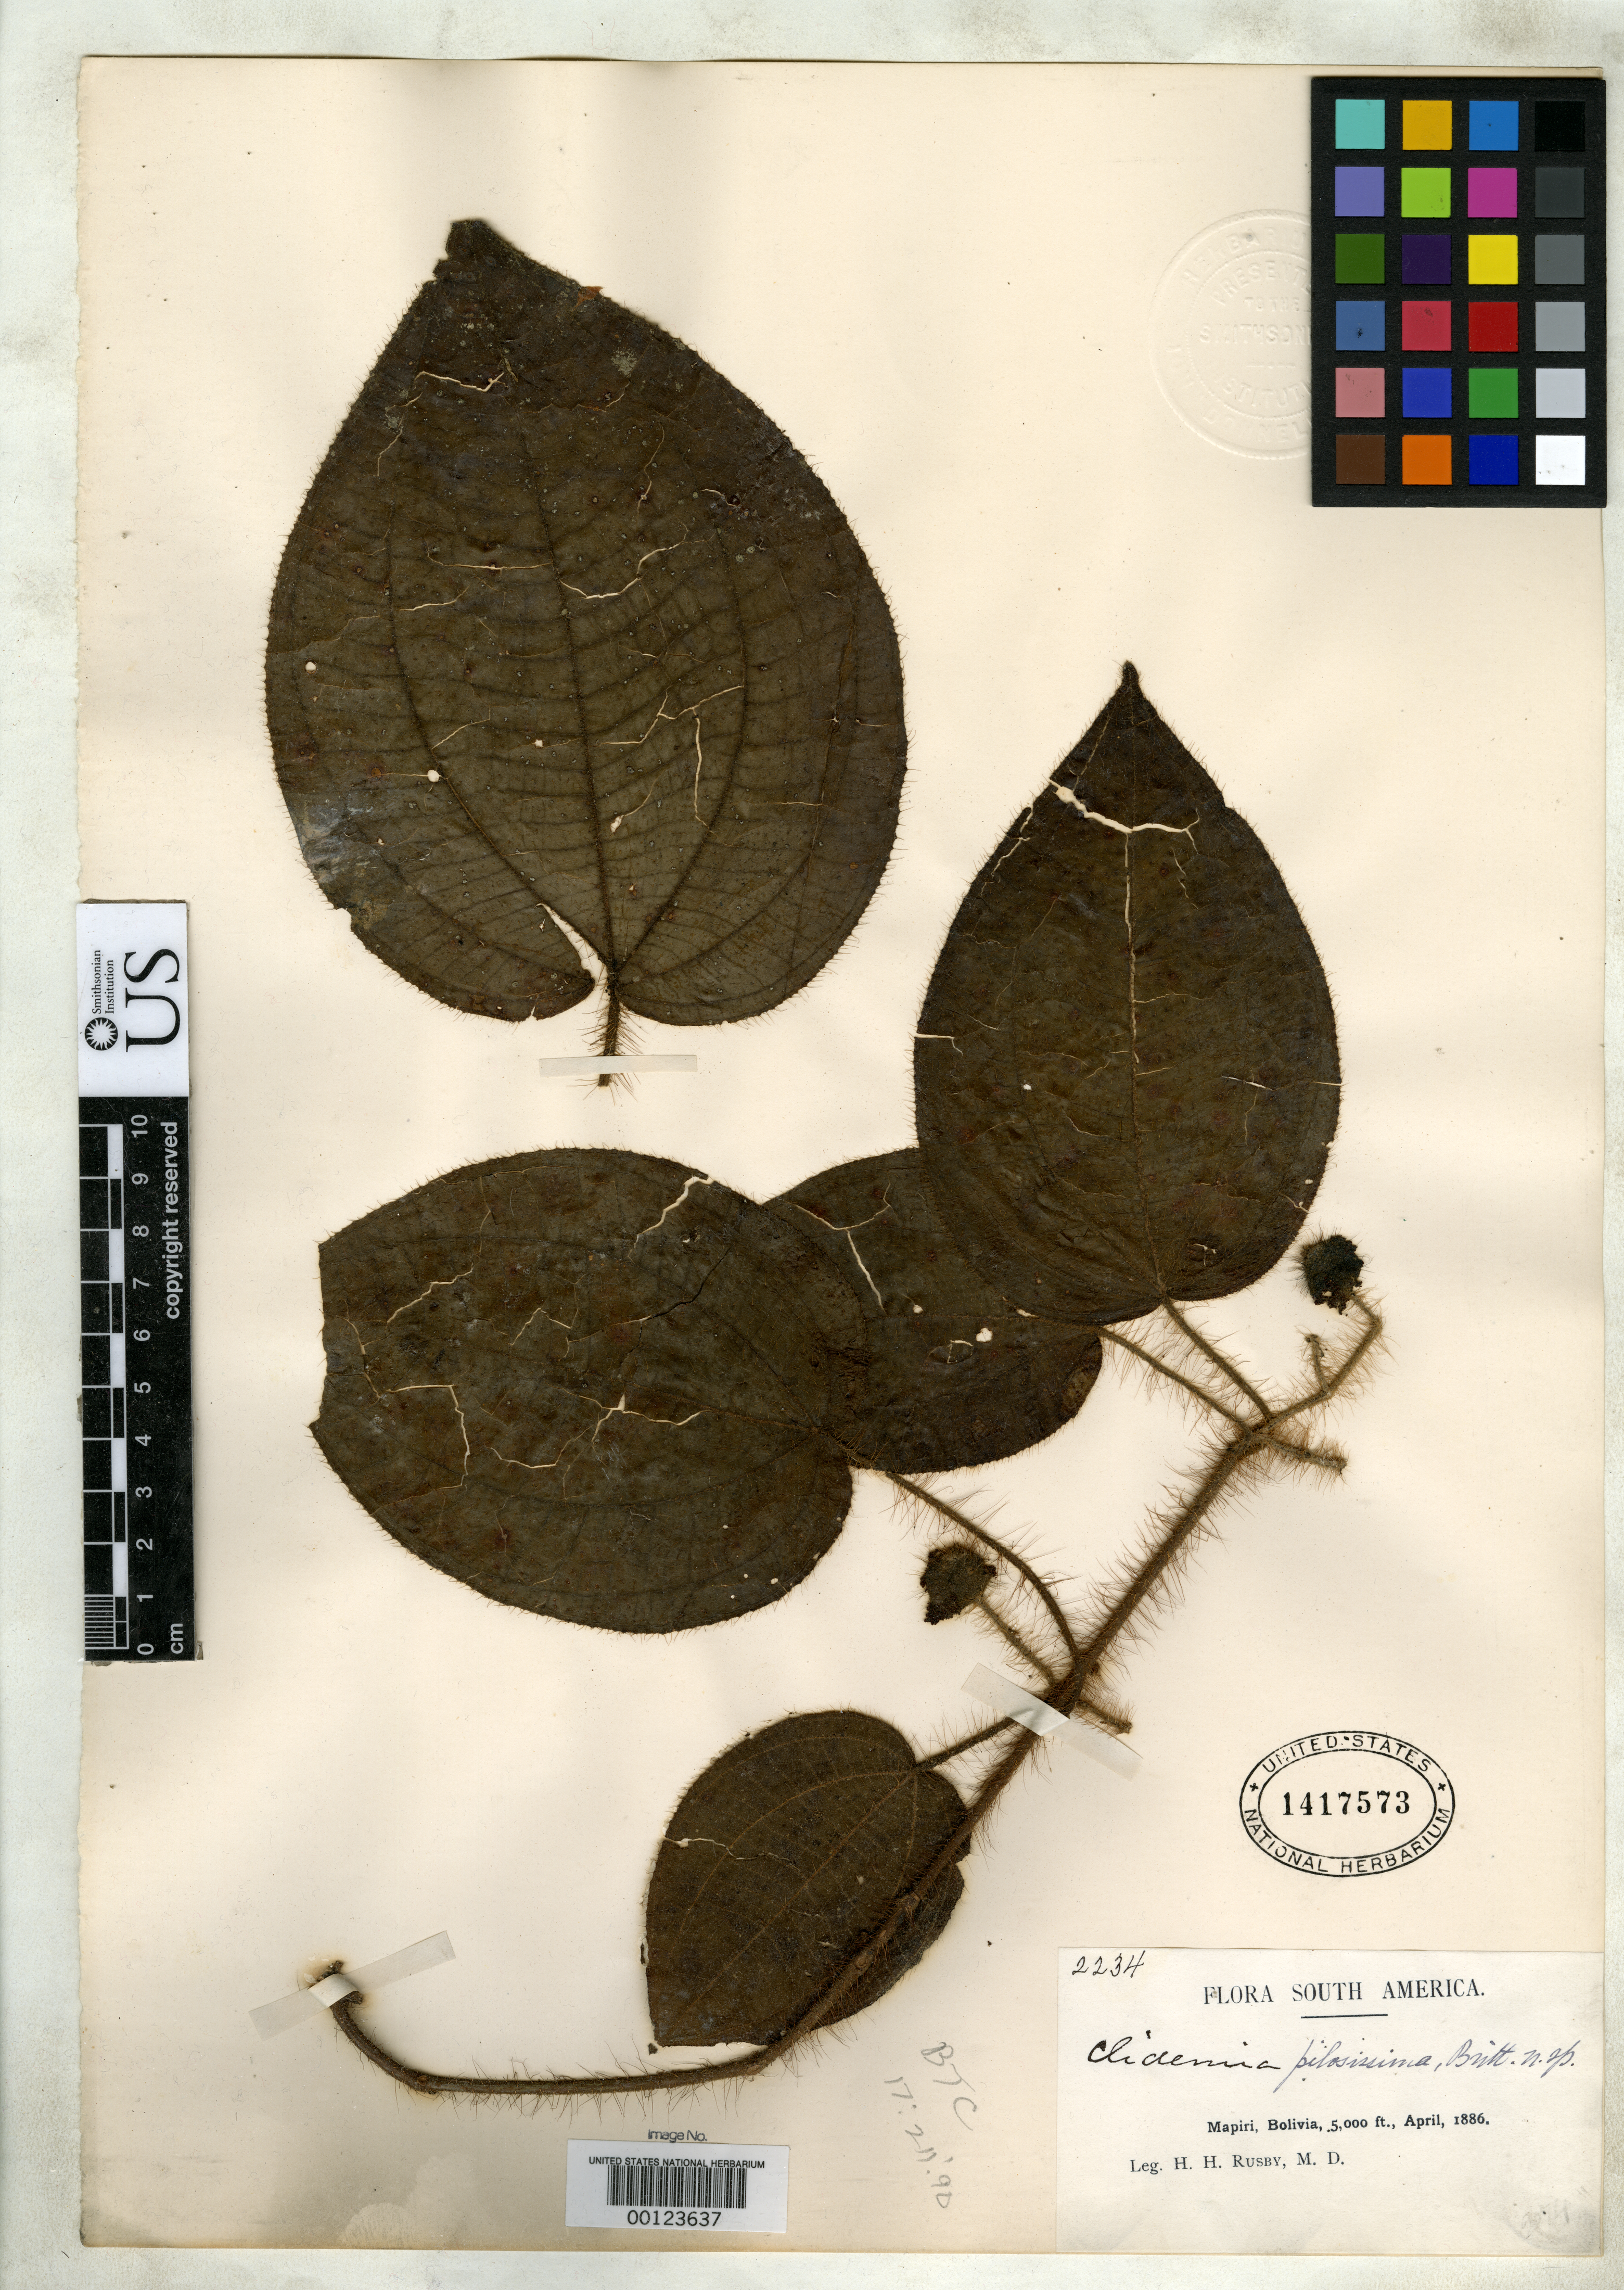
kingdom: Plantae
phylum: Tracheophyta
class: Magnoliopsida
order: Myrtales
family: Melastomataceae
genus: Clidemia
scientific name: Clidemia pilosissima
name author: Britton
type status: Isotype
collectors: H. H. Rusby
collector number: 2234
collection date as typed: Apr 1886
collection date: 1886-04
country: Bolivia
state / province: La Páz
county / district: Larecaja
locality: Mapiri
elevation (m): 1524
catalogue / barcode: US 1417573